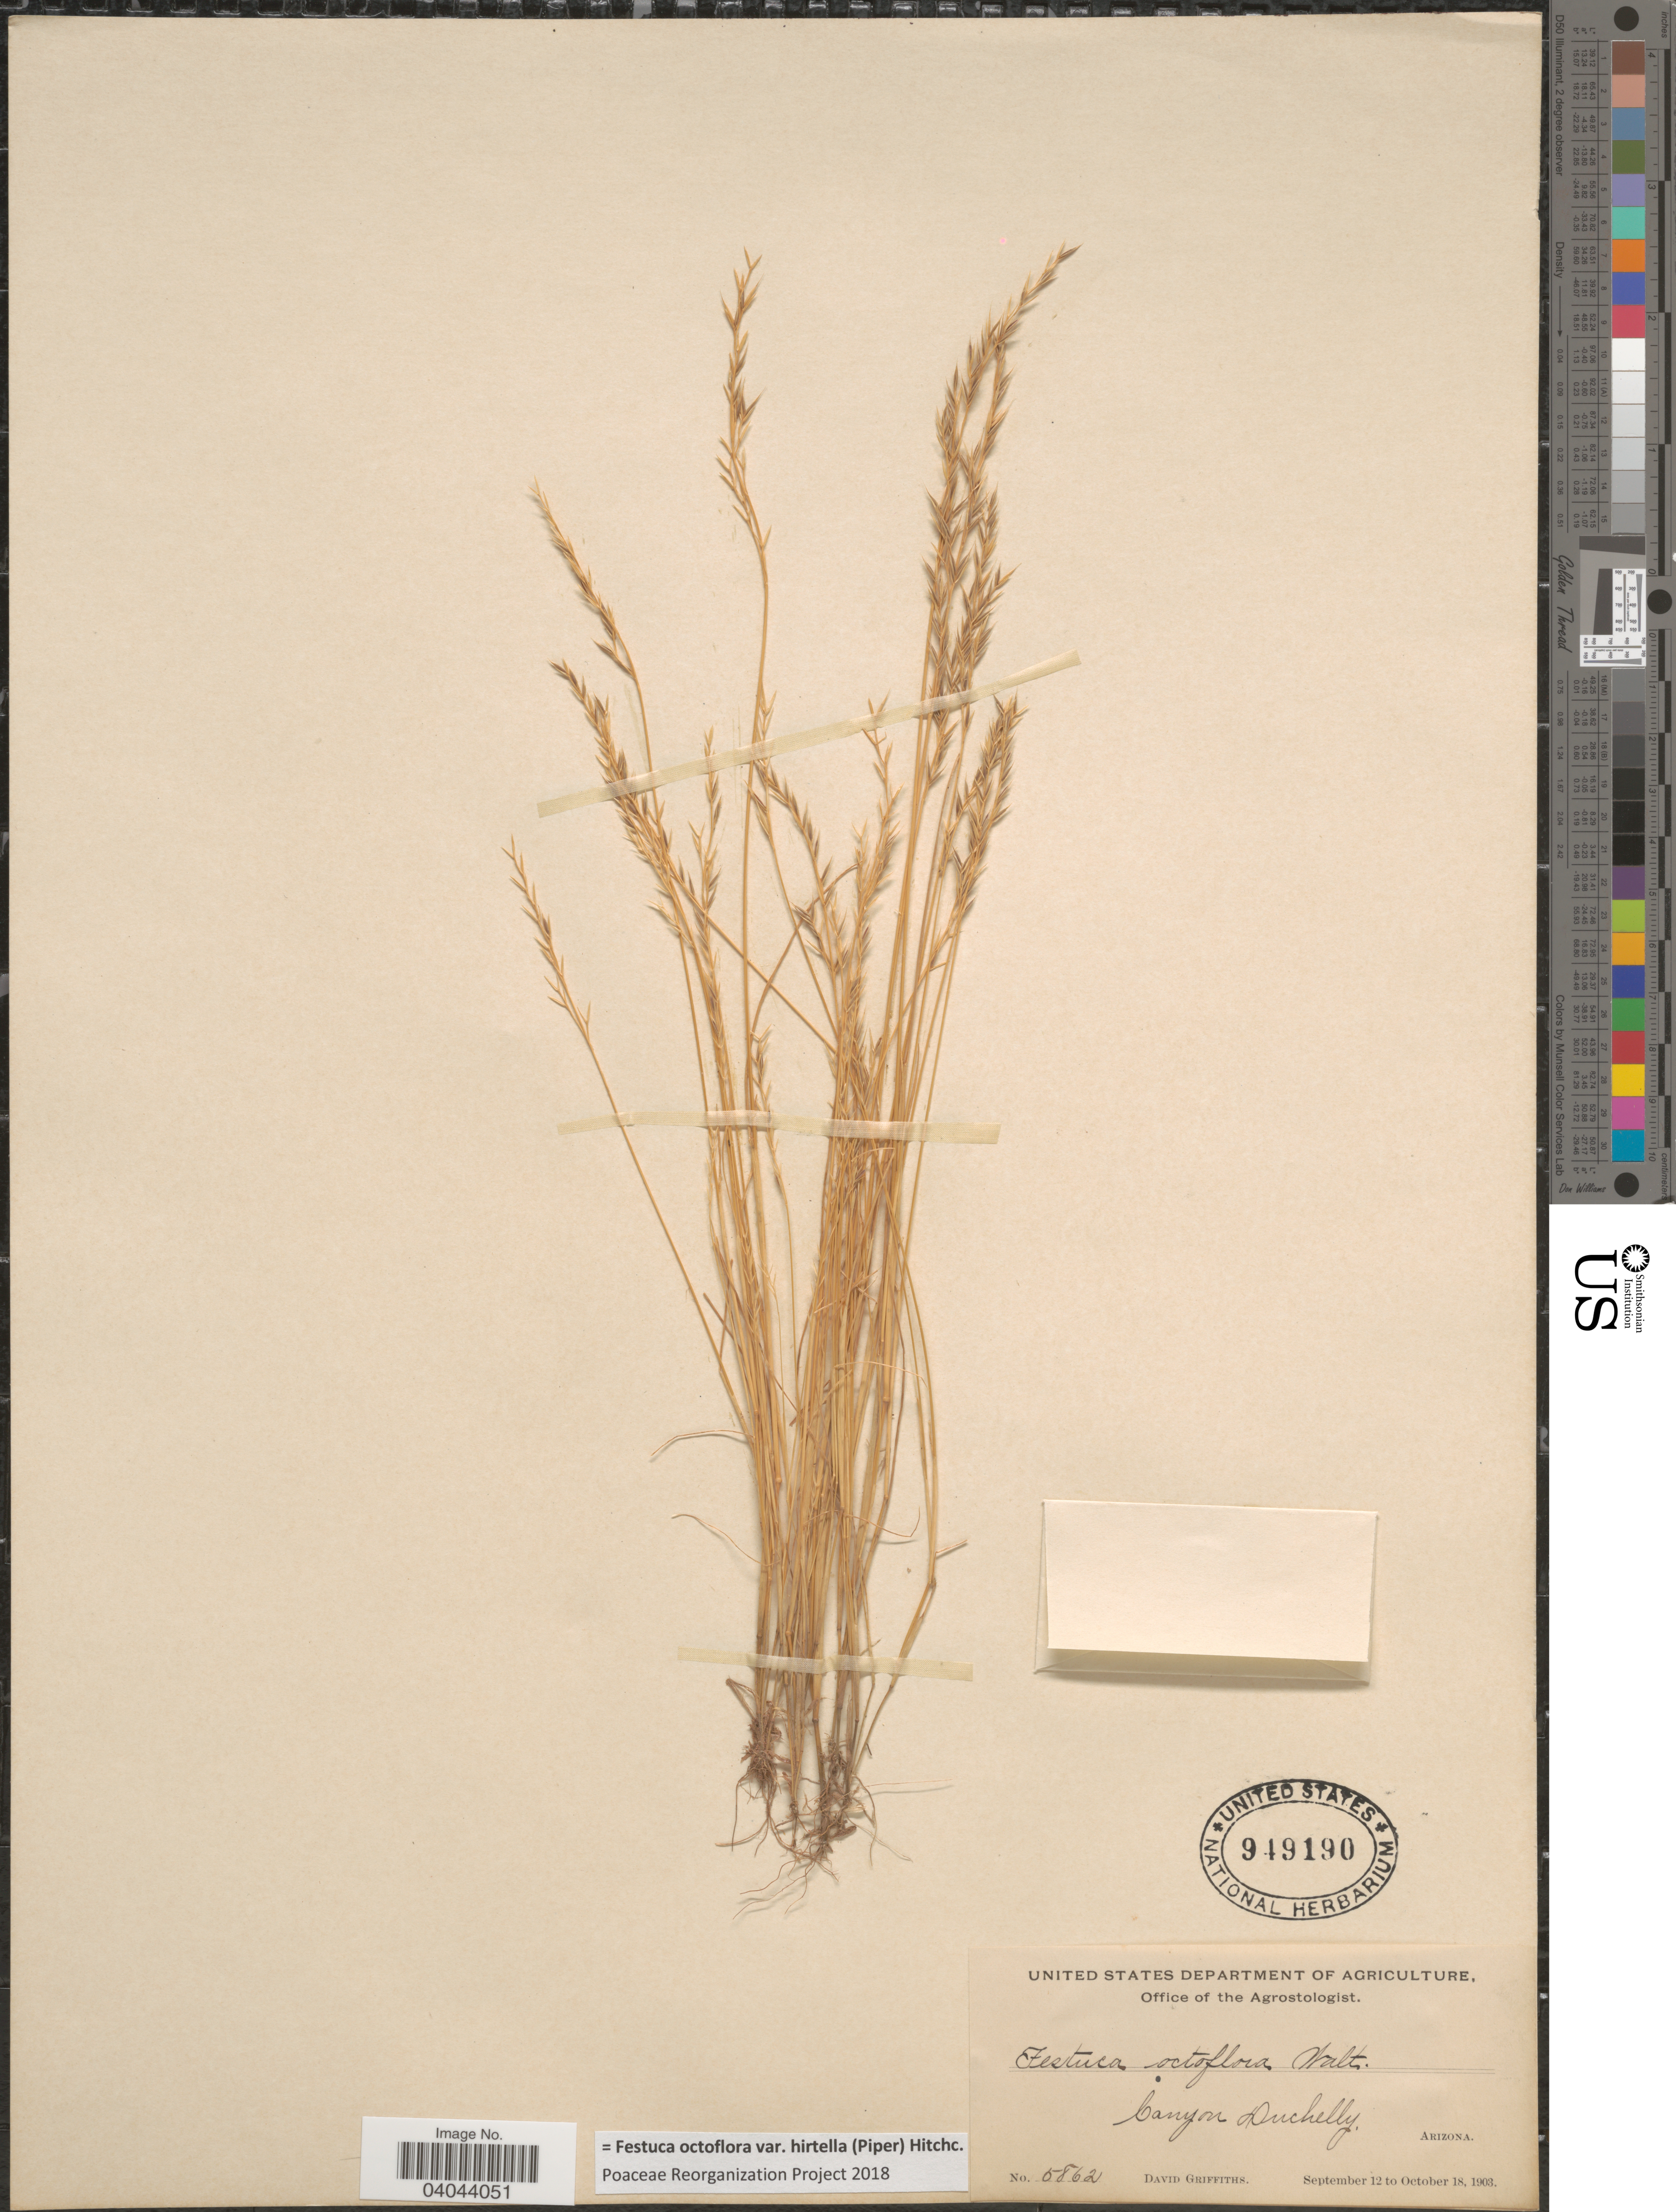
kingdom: Plantae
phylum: Tracheophyta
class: Liliopsida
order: Poales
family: Poaceae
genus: Festuca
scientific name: Festuca octoflora var. hirtella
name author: Piper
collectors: D. Griffiths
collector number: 5862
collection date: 1903-09-12/1903-10-18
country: United States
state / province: Arizona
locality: Canyon Duchelly.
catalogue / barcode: US 949190